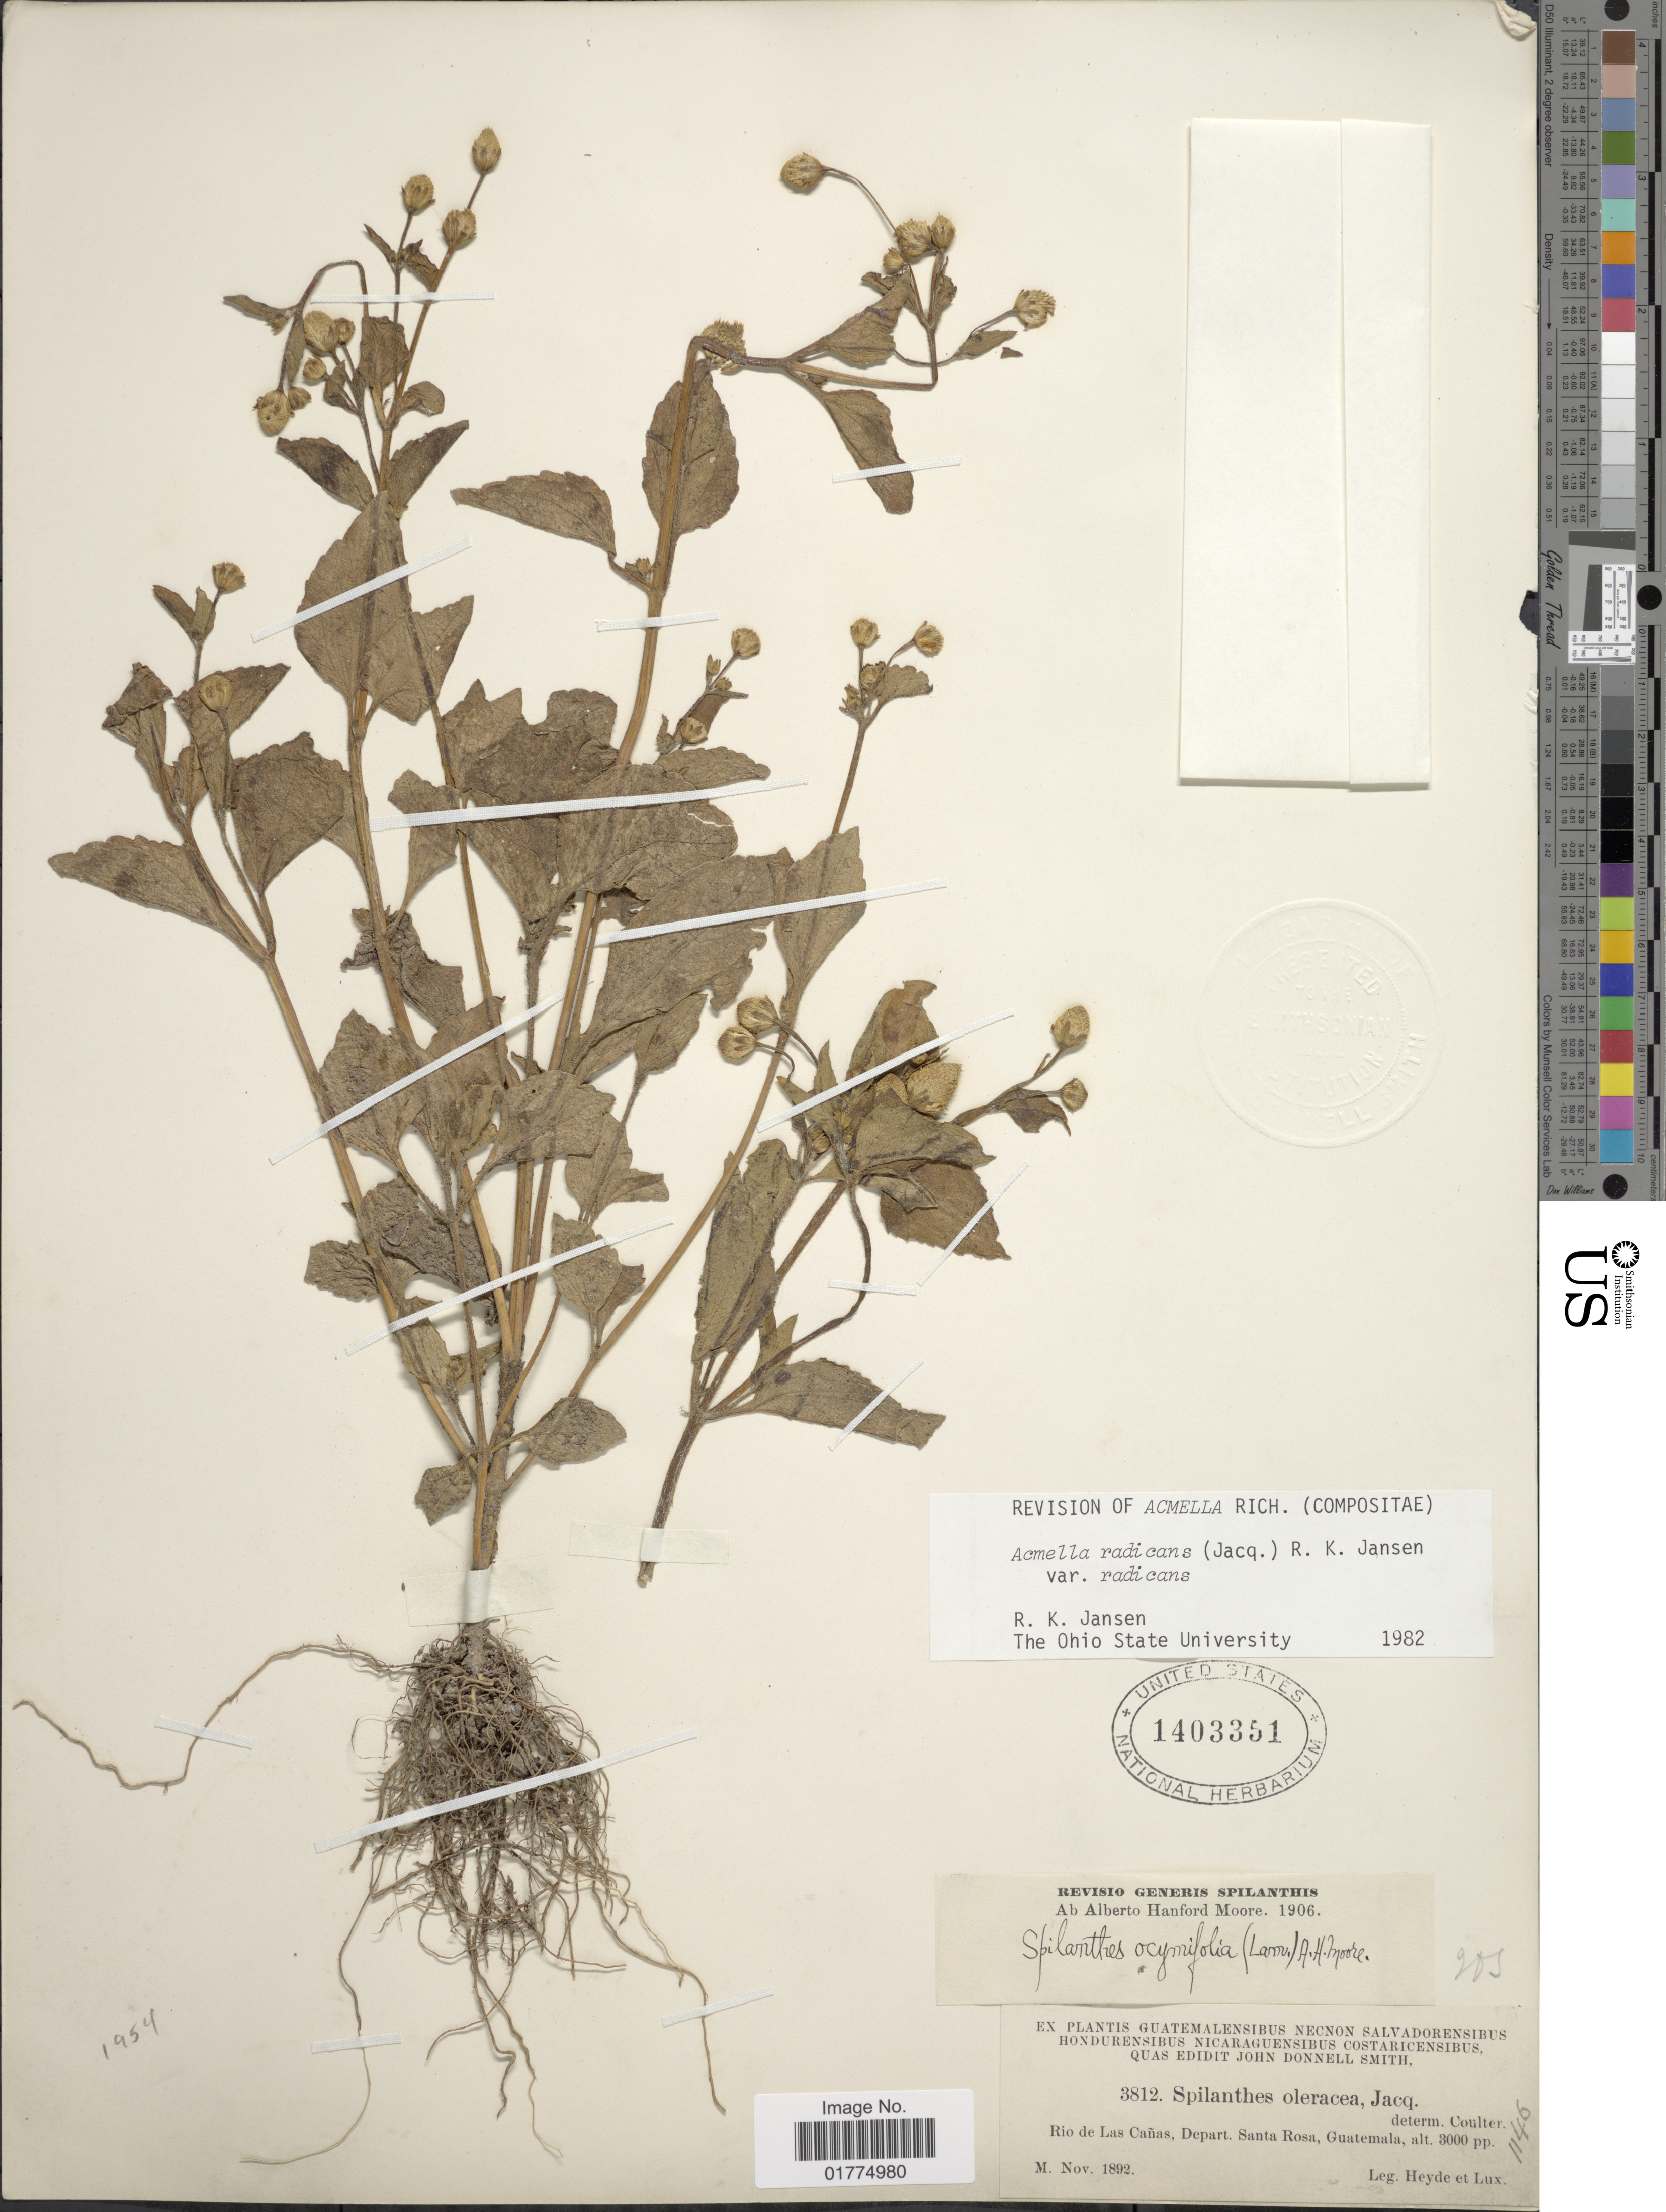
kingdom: Plantae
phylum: Tracheophyta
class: Magnoliopsida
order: Asterales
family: Asteraceae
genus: Acmella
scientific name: Acmella radicans var. radicans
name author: (Jacq.) R.K. Jansen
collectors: Heyde & Lux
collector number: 3812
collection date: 1892-11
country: Guatemala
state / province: Santa Rosa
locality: Rio de Las Cañas, Depart. Santa Rosa, Guatemala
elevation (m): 914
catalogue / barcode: US 1403351